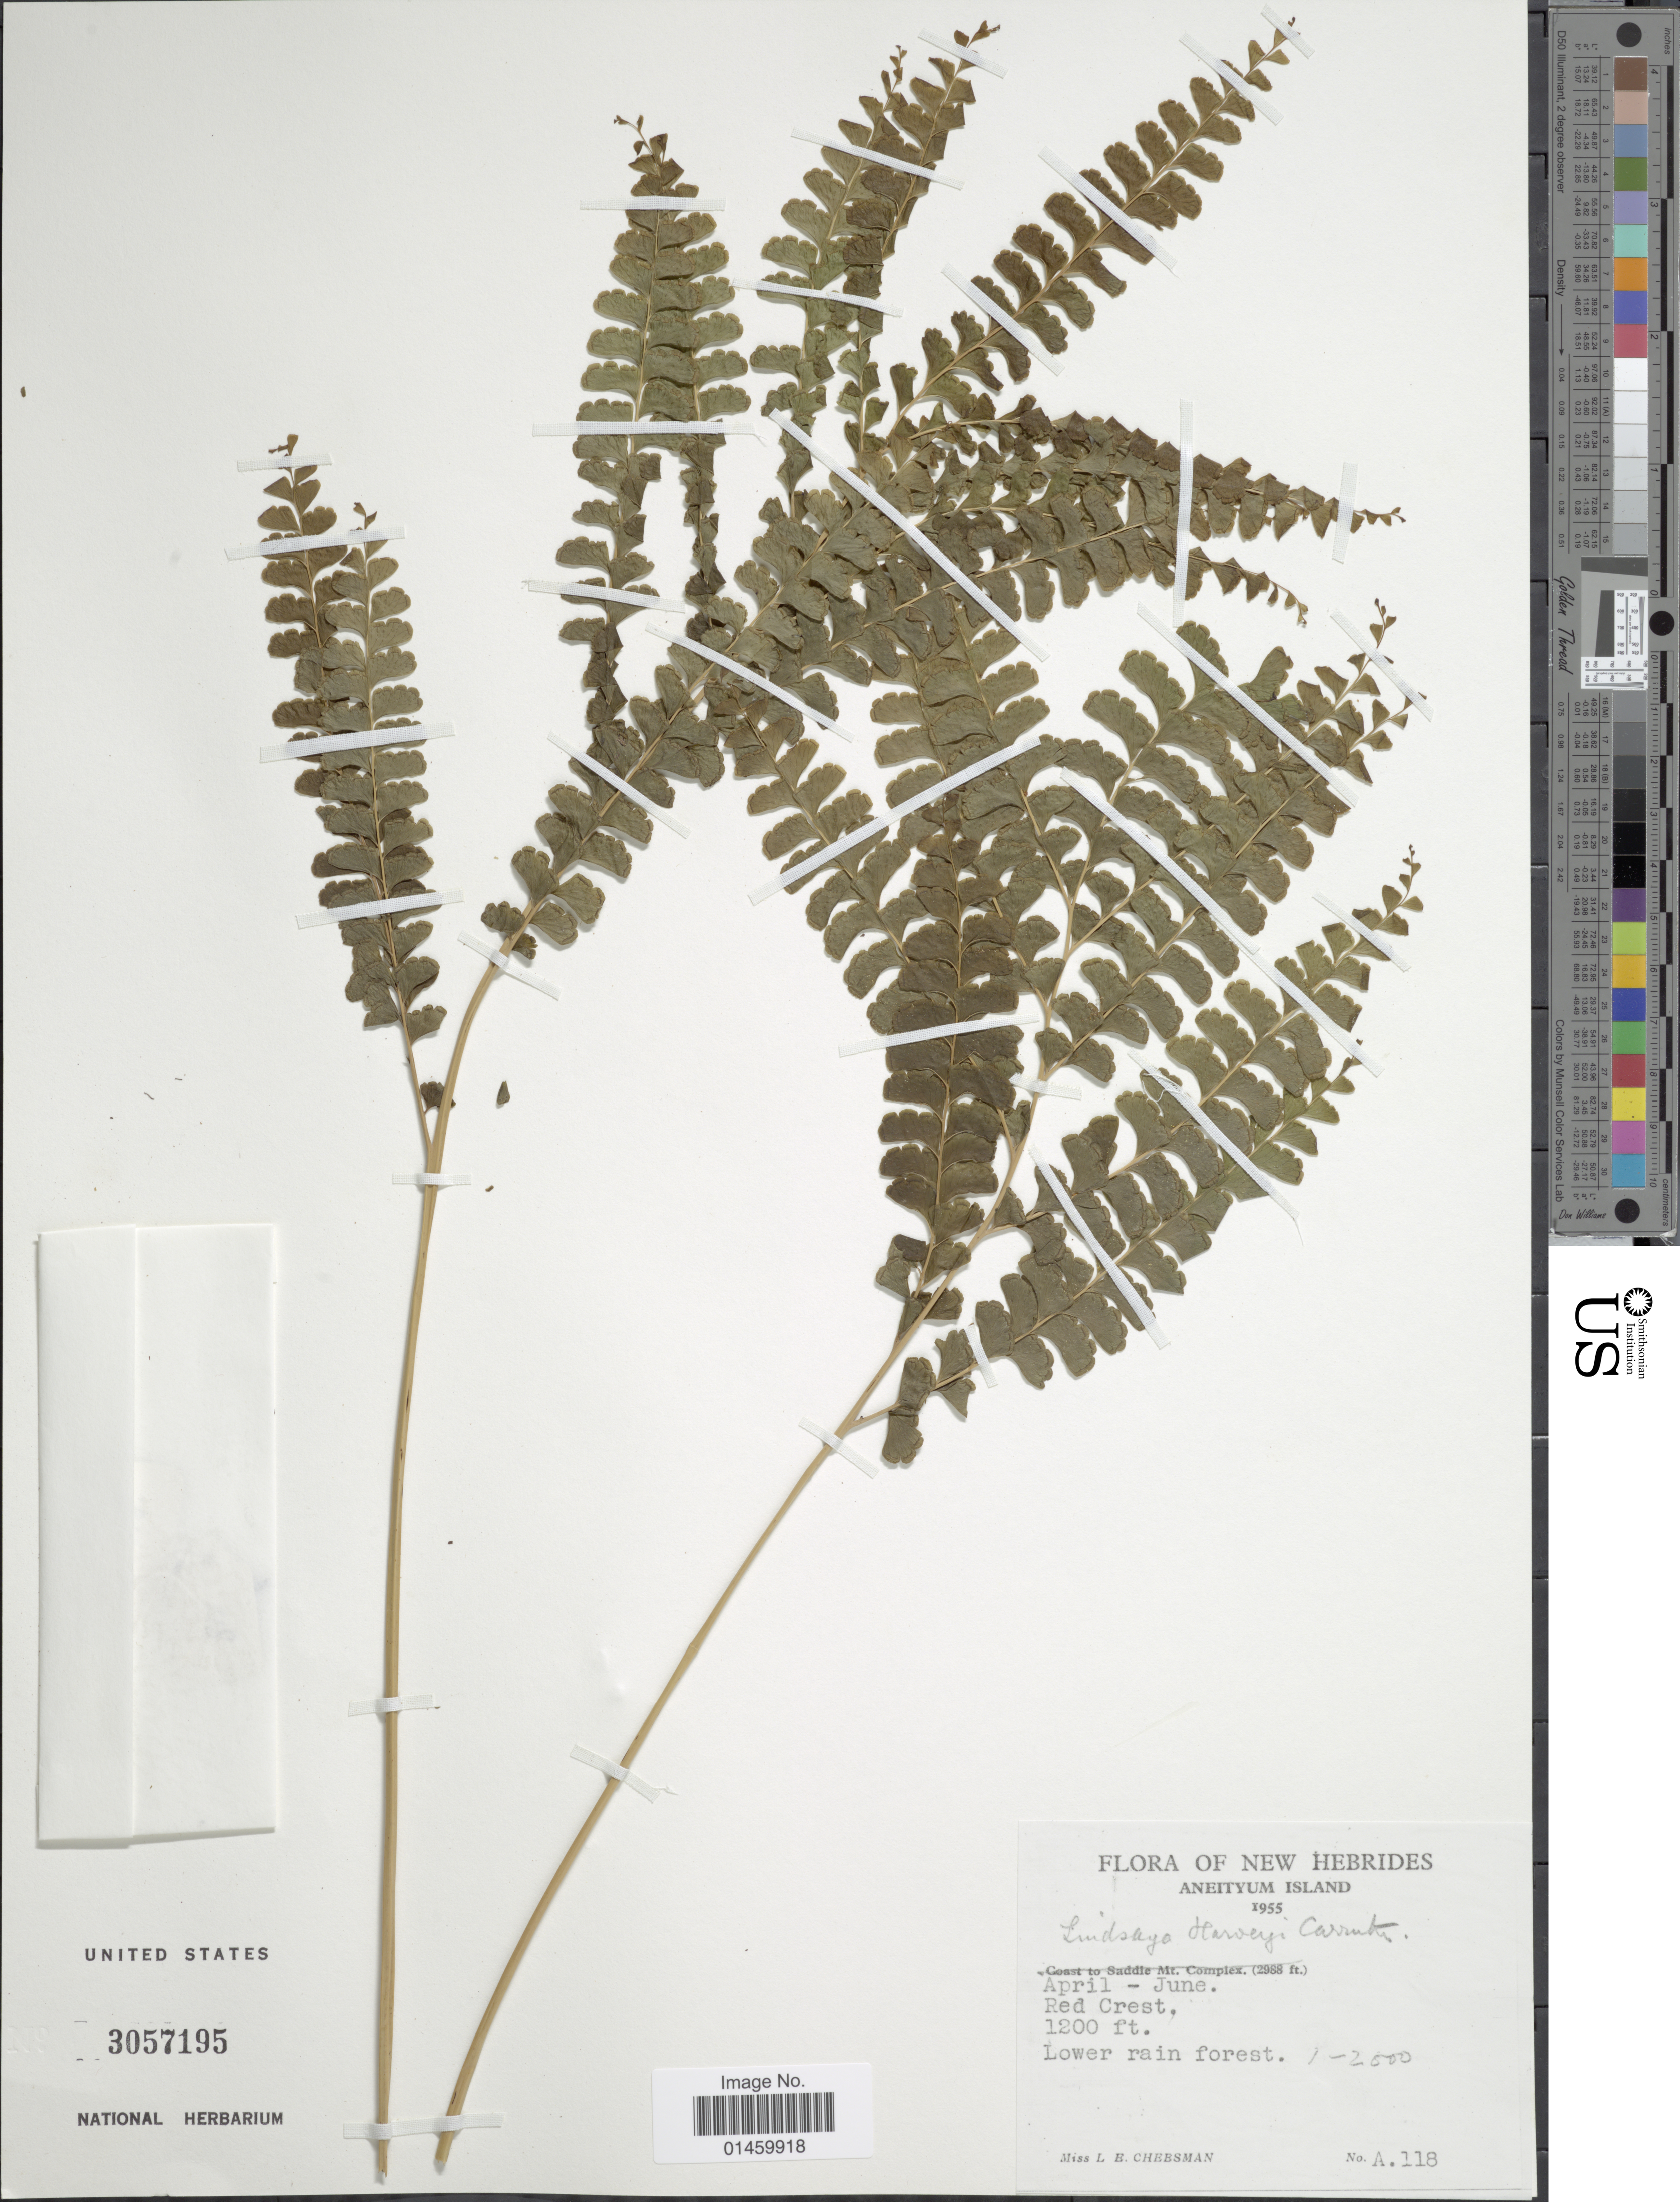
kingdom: Plantae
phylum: Tracheophyta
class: Polypodiopsida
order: Polypodiales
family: Lindsaeaceae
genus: Lindsaea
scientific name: Lindsaea harveyi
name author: Carruth. ex Seem.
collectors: L. E. Cheesman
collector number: A118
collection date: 1955-04/1955-06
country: Vanuatu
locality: New Hebrides. Aneityum Island.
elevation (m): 366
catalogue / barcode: US 3057195